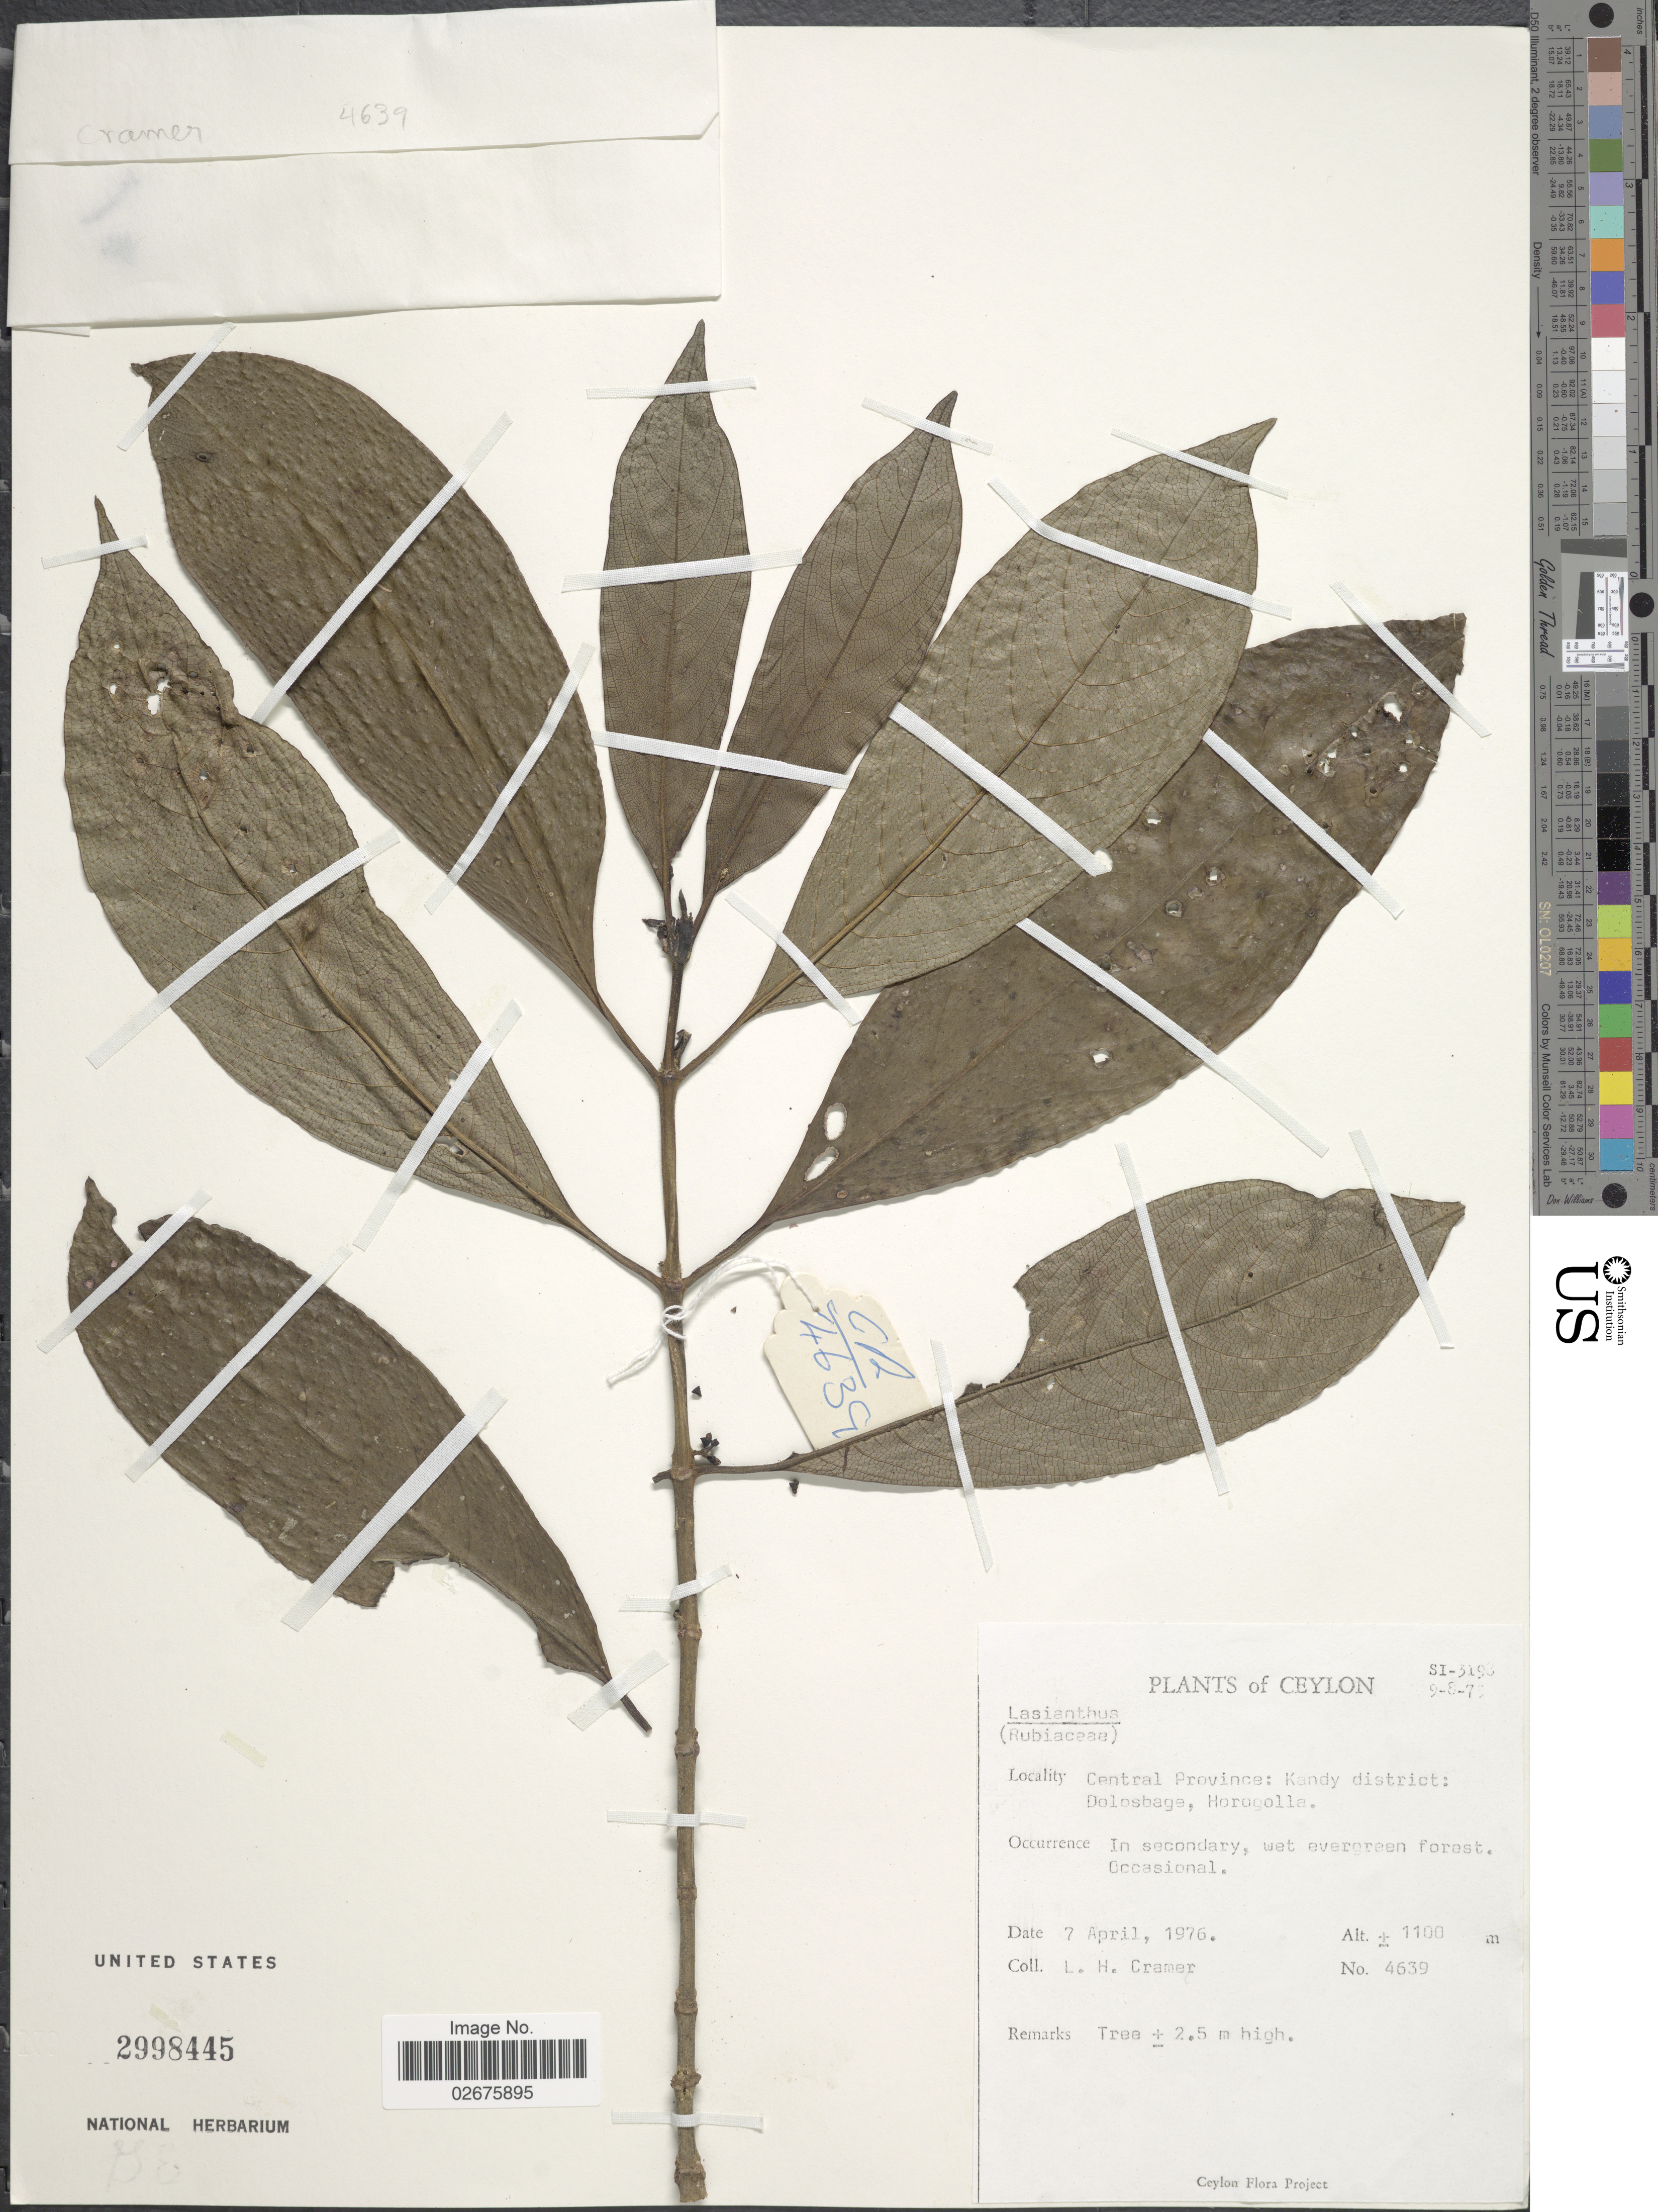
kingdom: Plantae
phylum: Tracheophyta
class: Magnoliopsida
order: Gentianales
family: Rubiaceae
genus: Lasianthus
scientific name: Lasianthus sp.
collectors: L. H. Cramer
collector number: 4639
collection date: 1976-04-07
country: Sri Lanka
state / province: Central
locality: Ceylon, Kandy district: Dolosbage, Horogolla, In secondary, wet evergreen forest. Occasional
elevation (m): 1100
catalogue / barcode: US 2998445